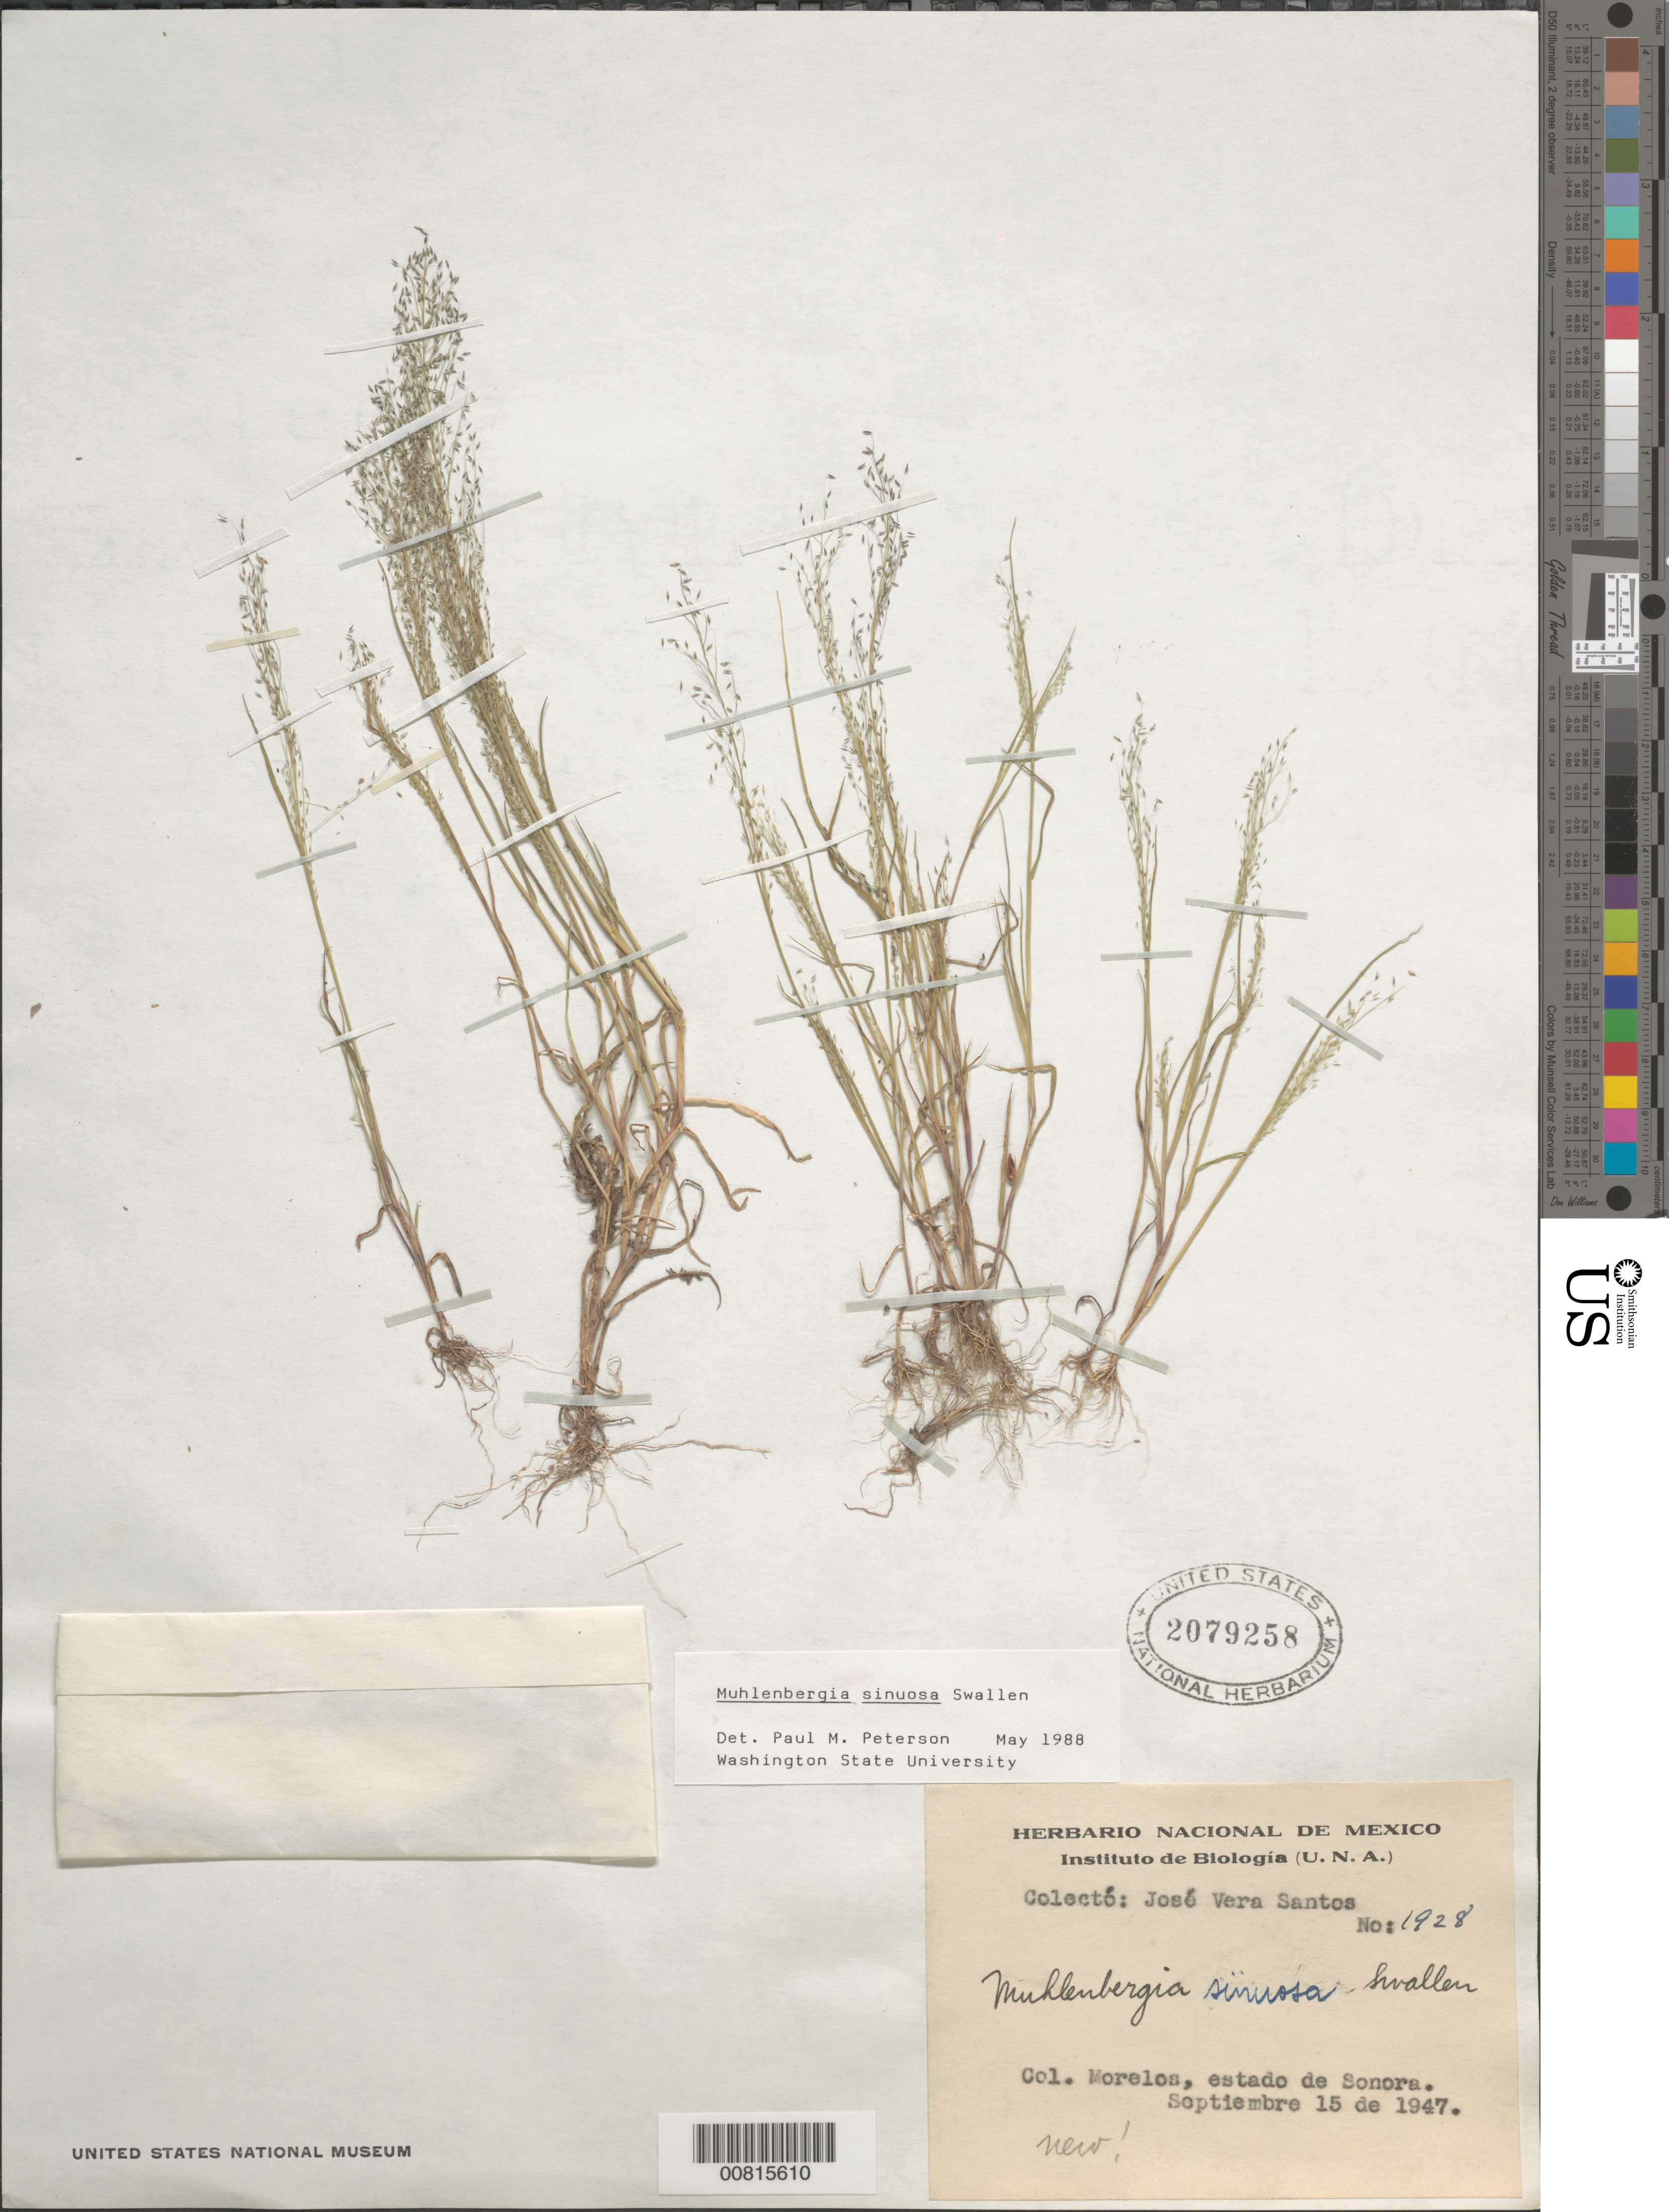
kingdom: Plantae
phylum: Tracheophyta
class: Liliopsida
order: Poales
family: Poaceae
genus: Muhlenbergia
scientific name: Muhlenbergia sinuosa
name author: Swallen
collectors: J. Vera Santos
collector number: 1928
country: Mexico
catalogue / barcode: US 2079258